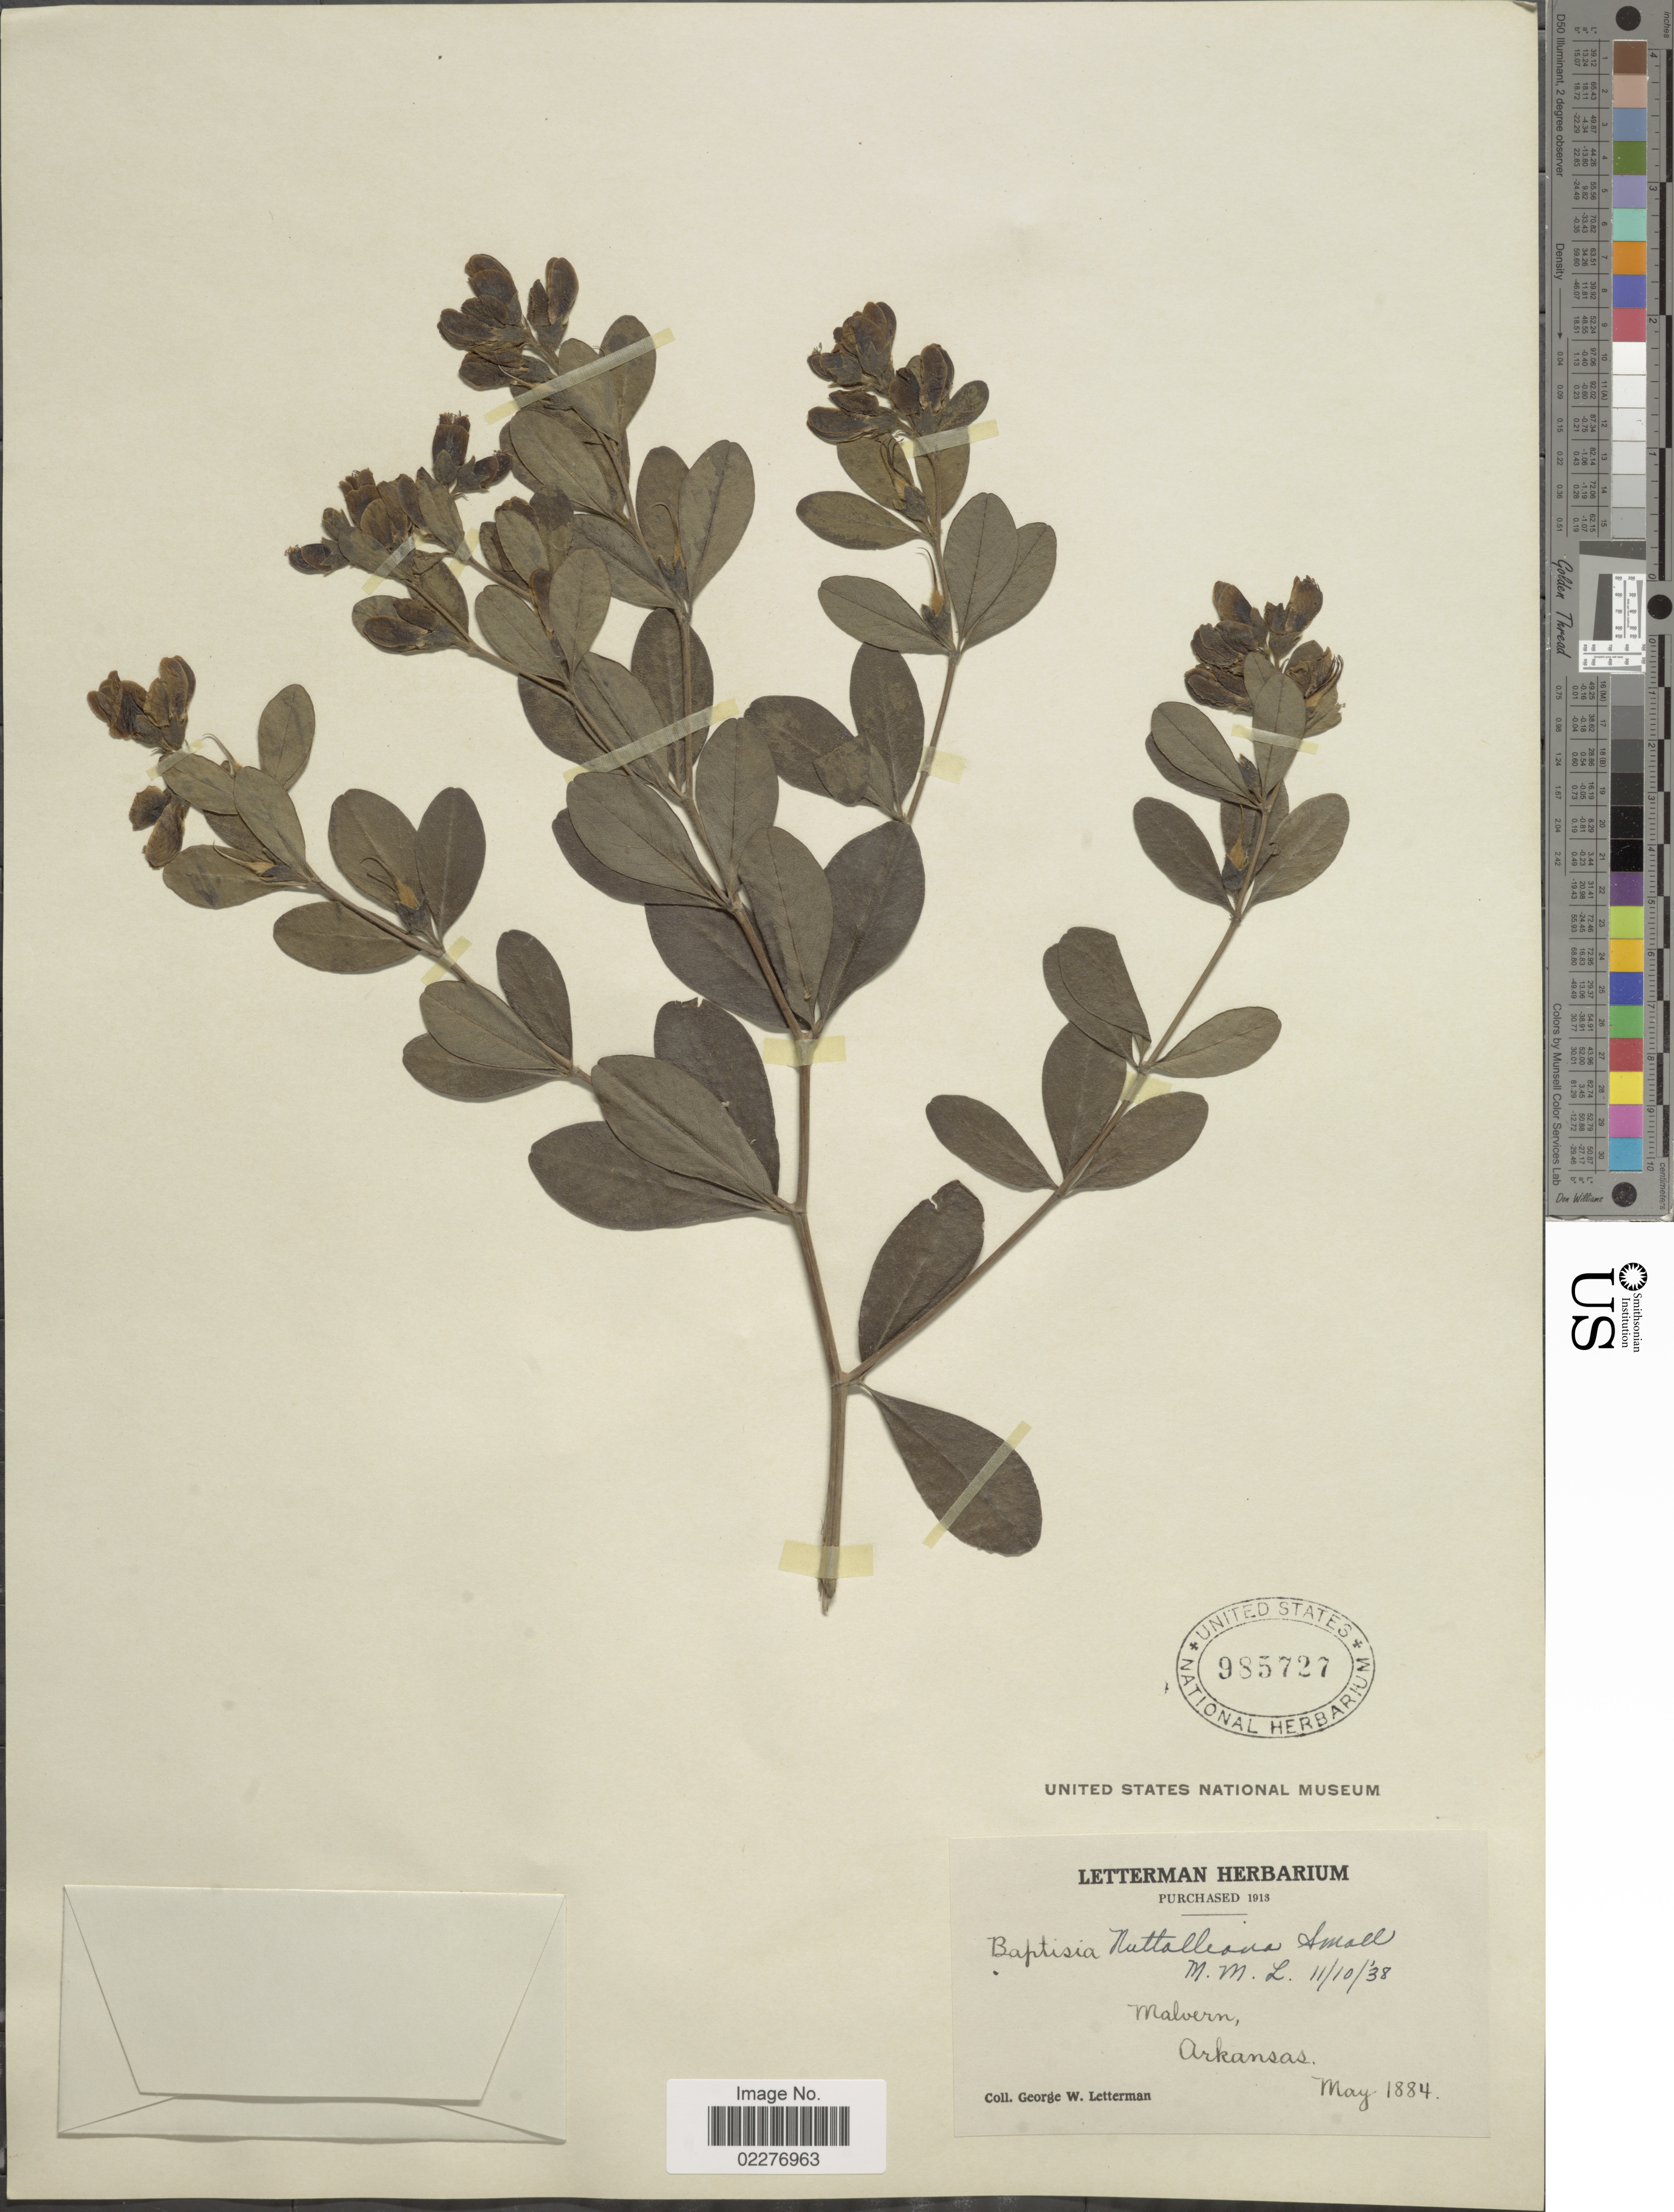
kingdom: Plantae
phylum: Tracheophyta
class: Magnoliopsida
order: Fabales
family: Fabaceae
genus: Baptisia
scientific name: Baptisia nuttalliana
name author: Small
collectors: G. W. Letterman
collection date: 1884-05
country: United States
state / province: Arkansas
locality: Malvern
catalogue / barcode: US 985727